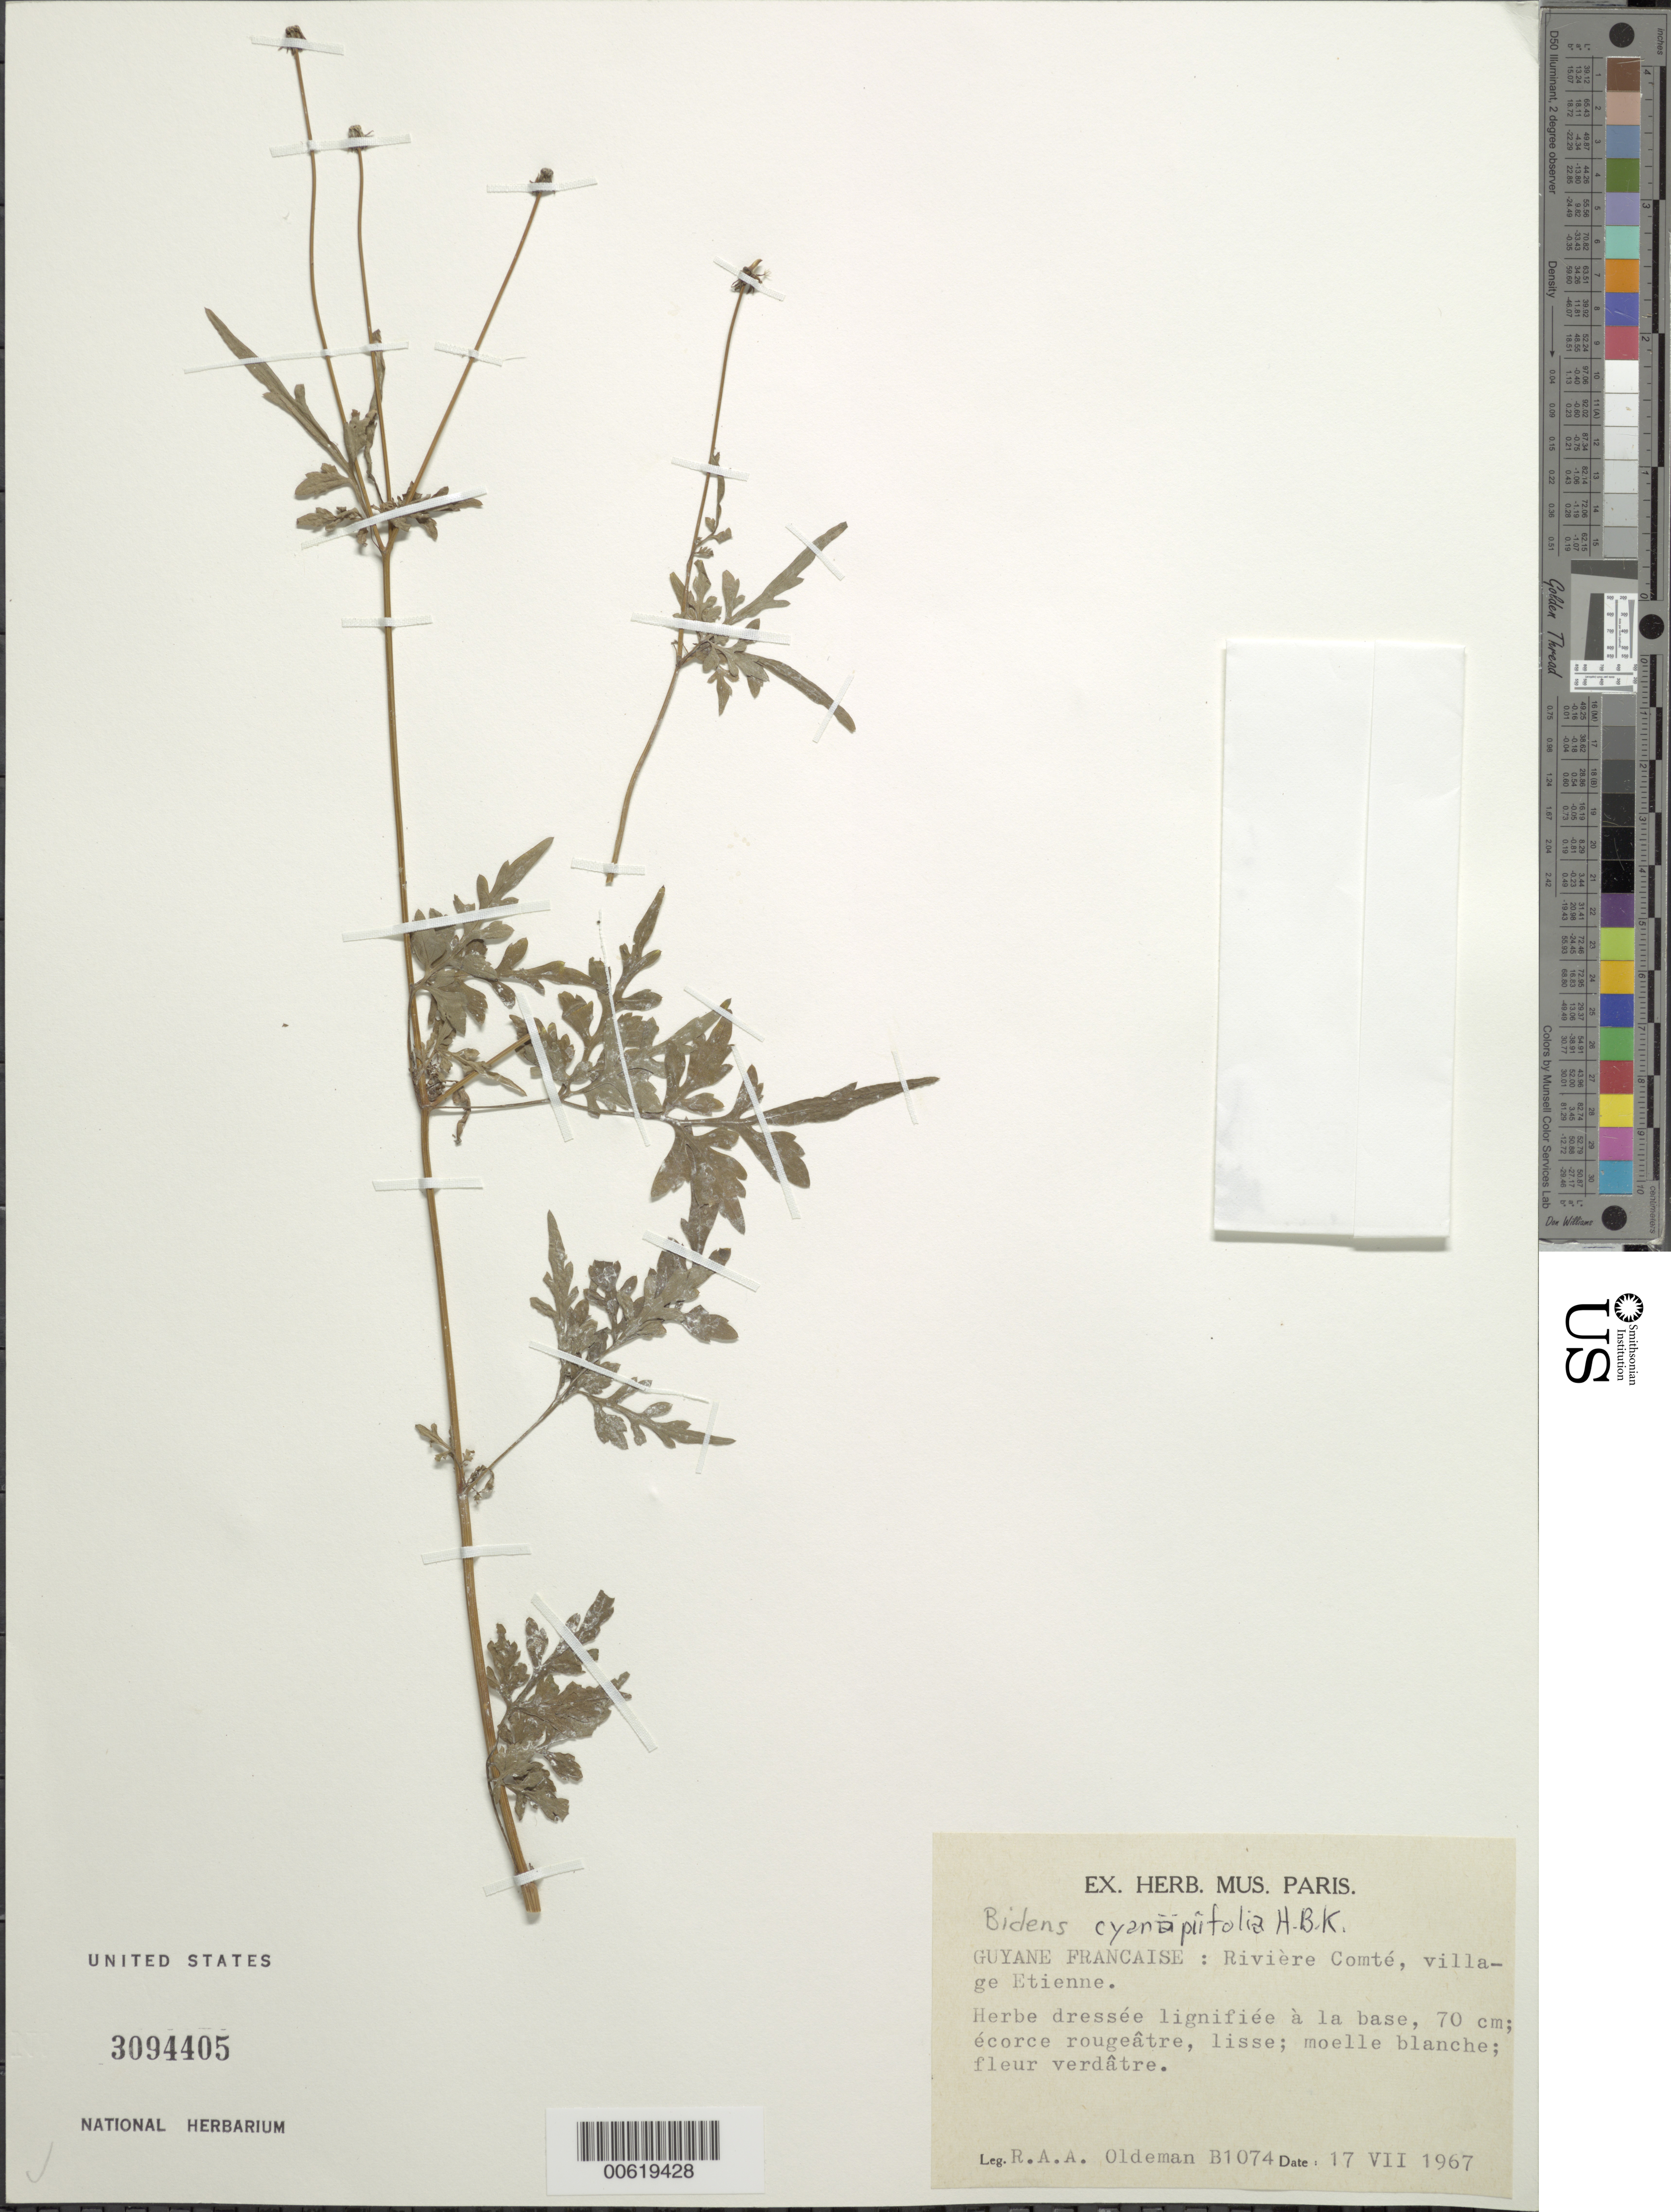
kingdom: Plantae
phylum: Tracheophyta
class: Magnoliopsida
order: Asterales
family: Asteraceae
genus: Bidens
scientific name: Bidens cynapiifolia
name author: Kunth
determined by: Robinson, Harold E., (US)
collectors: R. Oldeman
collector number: B 1074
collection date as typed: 17-Jul-67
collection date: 1967-07-17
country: French Guiana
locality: Rivière Comté, village Etienne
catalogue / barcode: US 3094405